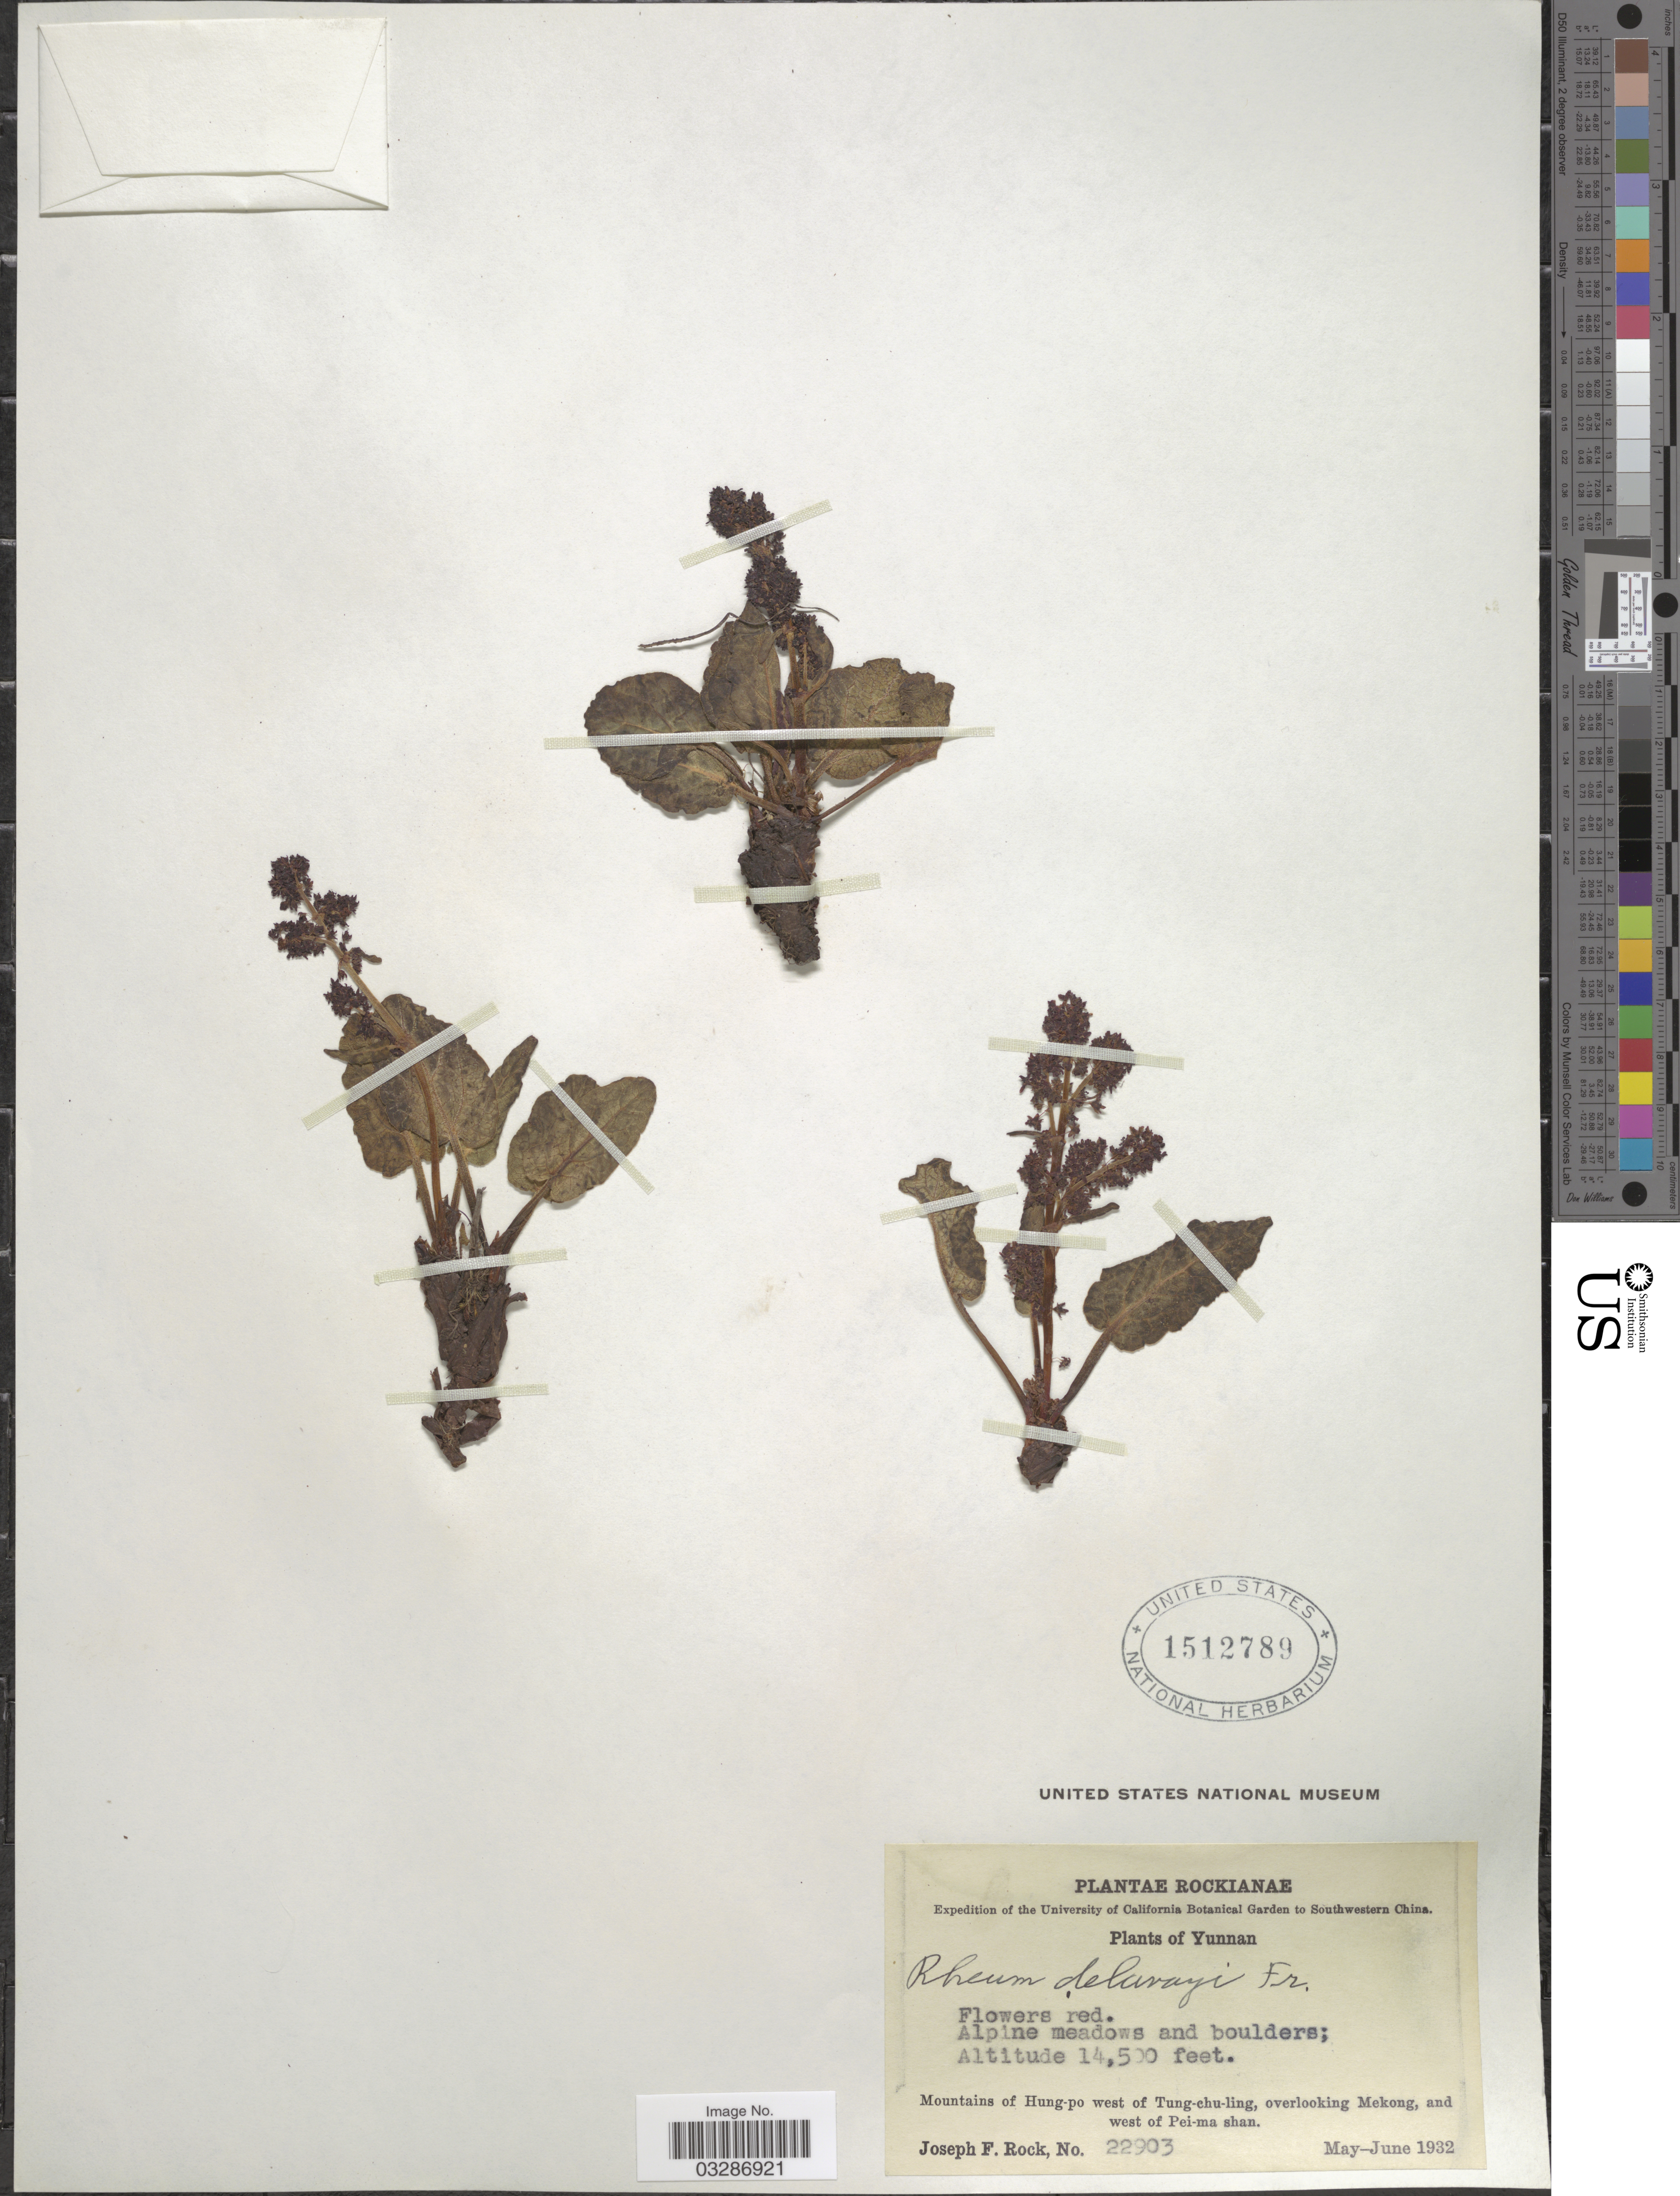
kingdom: Plantae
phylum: Tracheophyta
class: Magnoliopsida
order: Caryophyllales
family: Polygonaceae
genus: Rheum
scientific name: Rheum delavayi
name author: Franch.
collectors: J. F. Rock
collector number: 22903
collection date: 1932-05/1932-06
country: China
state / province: Yunnan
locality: Southwestern China. Mountains of Hung-po west of Tung-chu-ling, overlooking Mekong, and west of Pei-ma shan.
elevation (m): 4420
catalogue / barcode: US 1512789